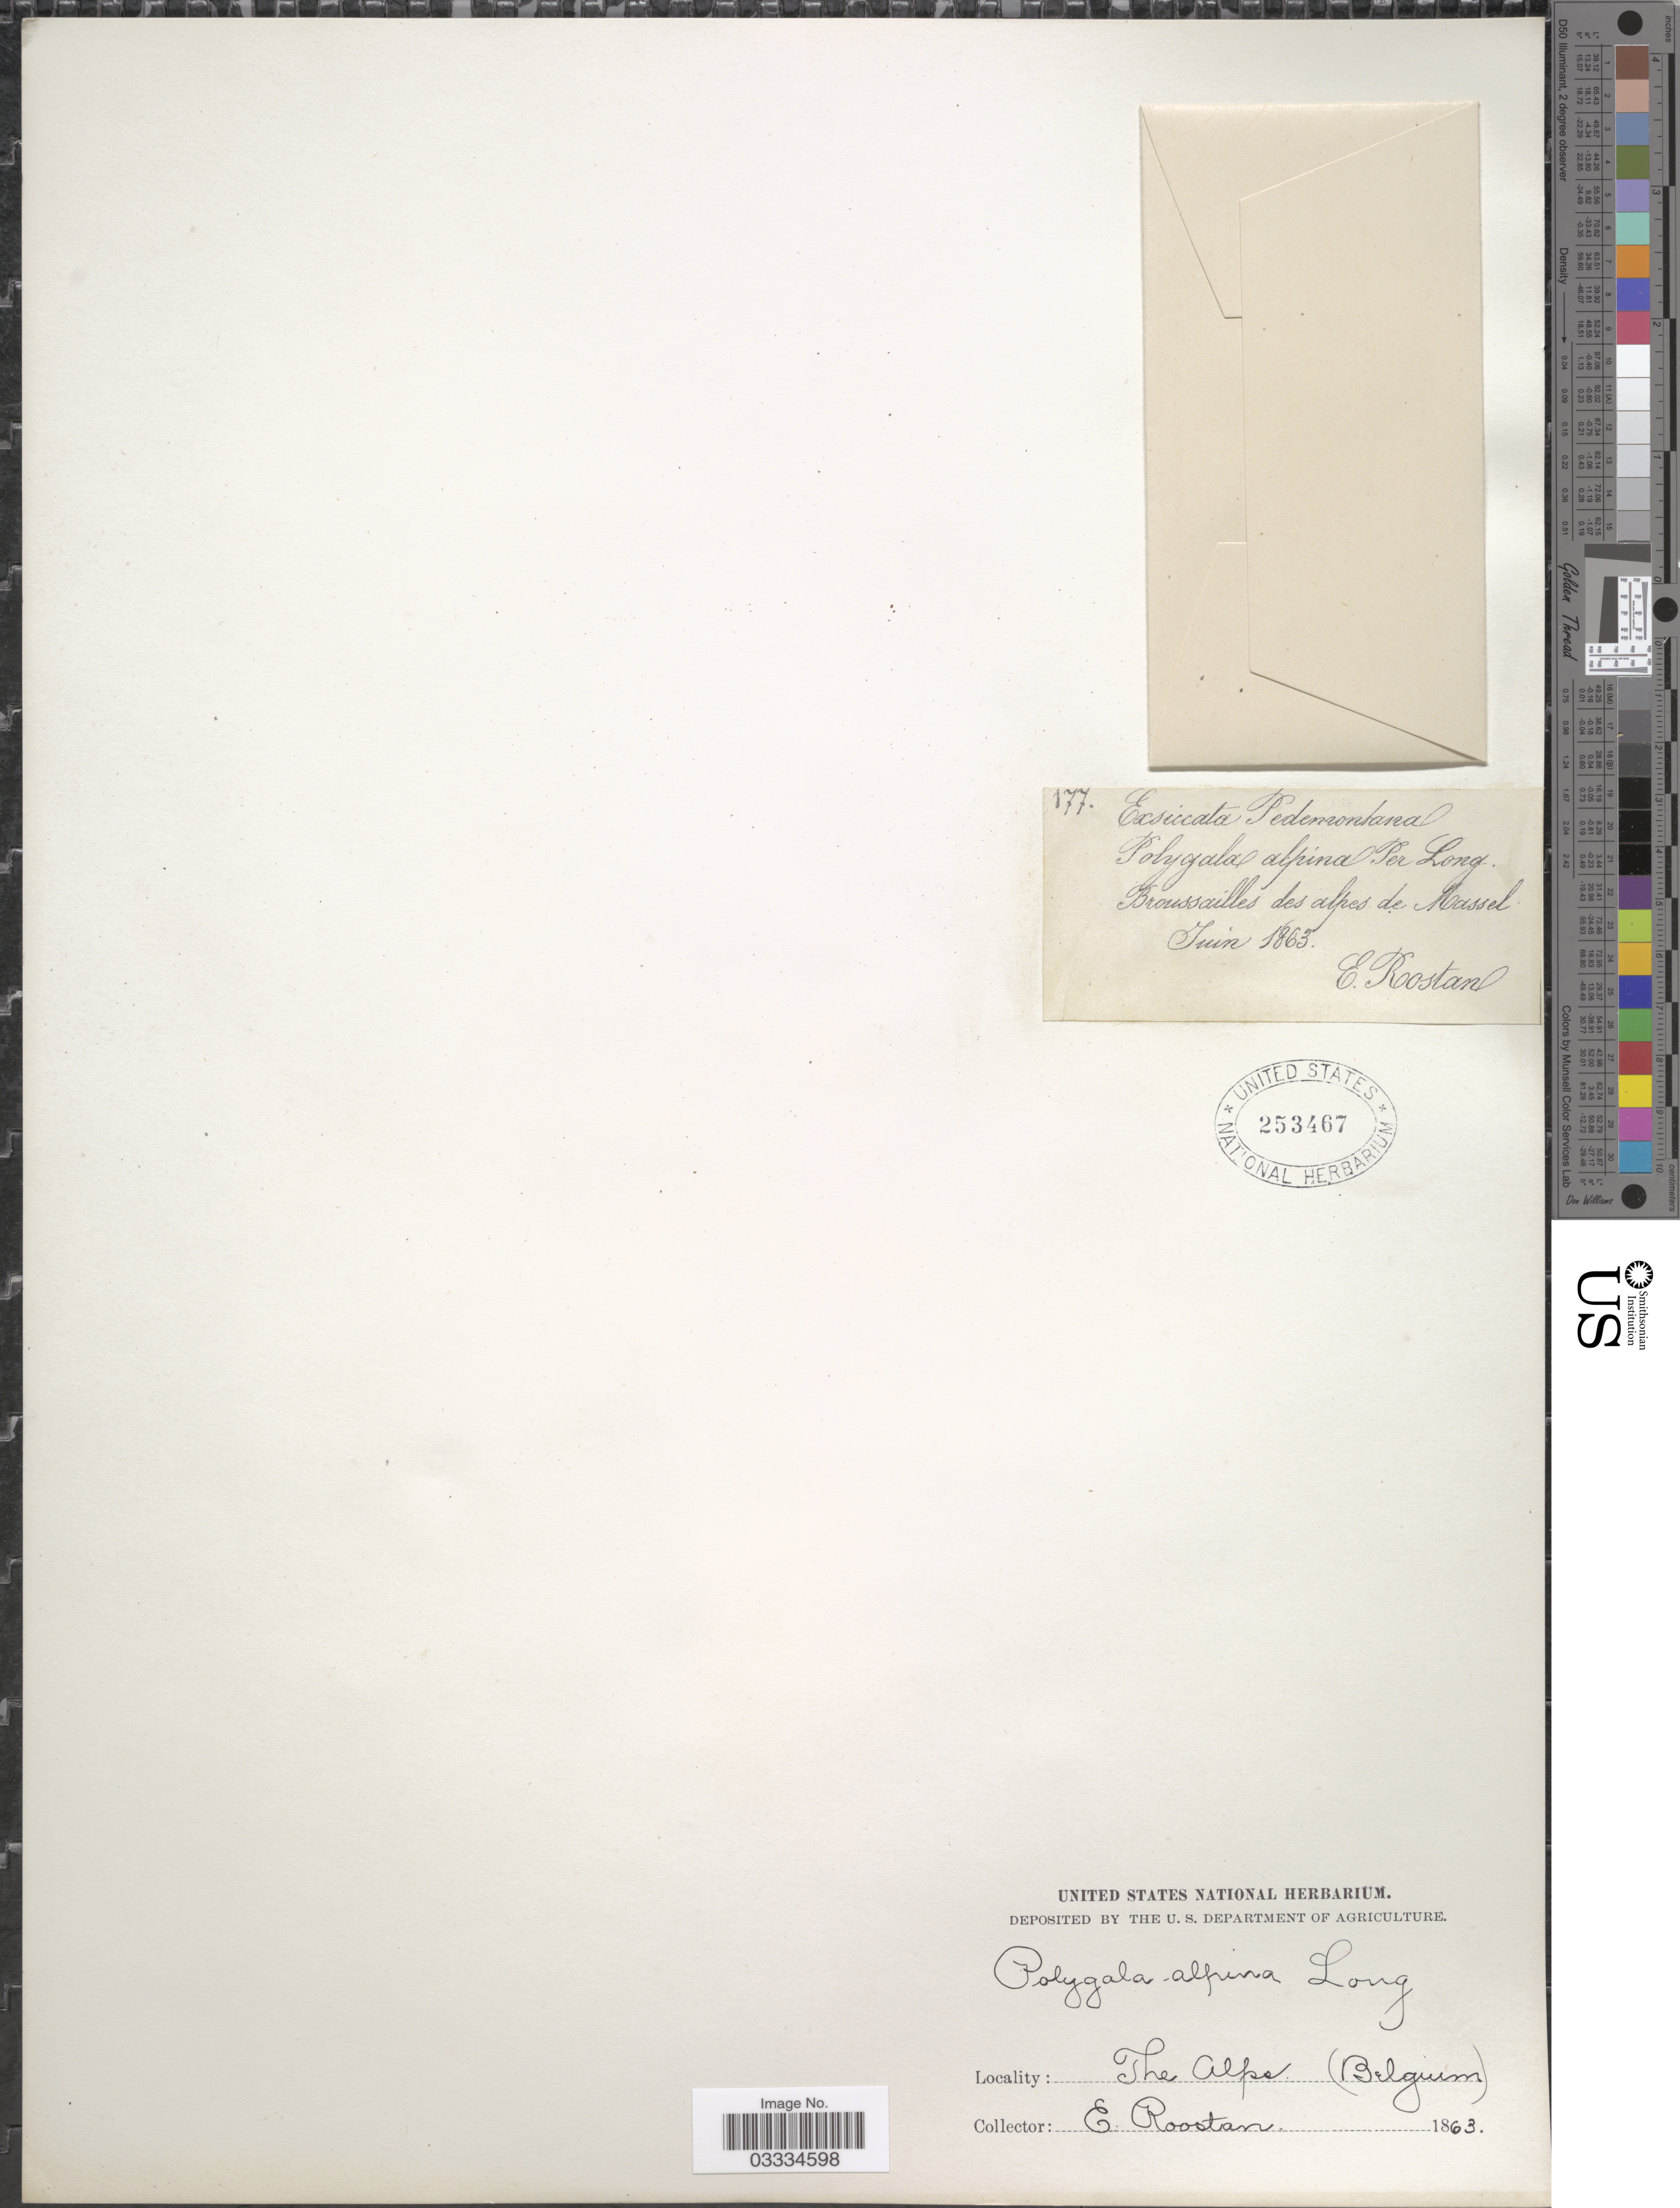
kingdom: Plantae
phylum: Tracheophyta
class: Magnoliopsida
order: Fabales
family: Polygalaceae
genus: Polygala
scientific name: Polygala alpina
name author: Steud.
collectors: E. Roostan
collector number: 177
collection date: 1863-06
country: Belgium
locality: The Alps. Broussailles des alpes de Hassel [interpreted].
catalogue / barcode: US 253467